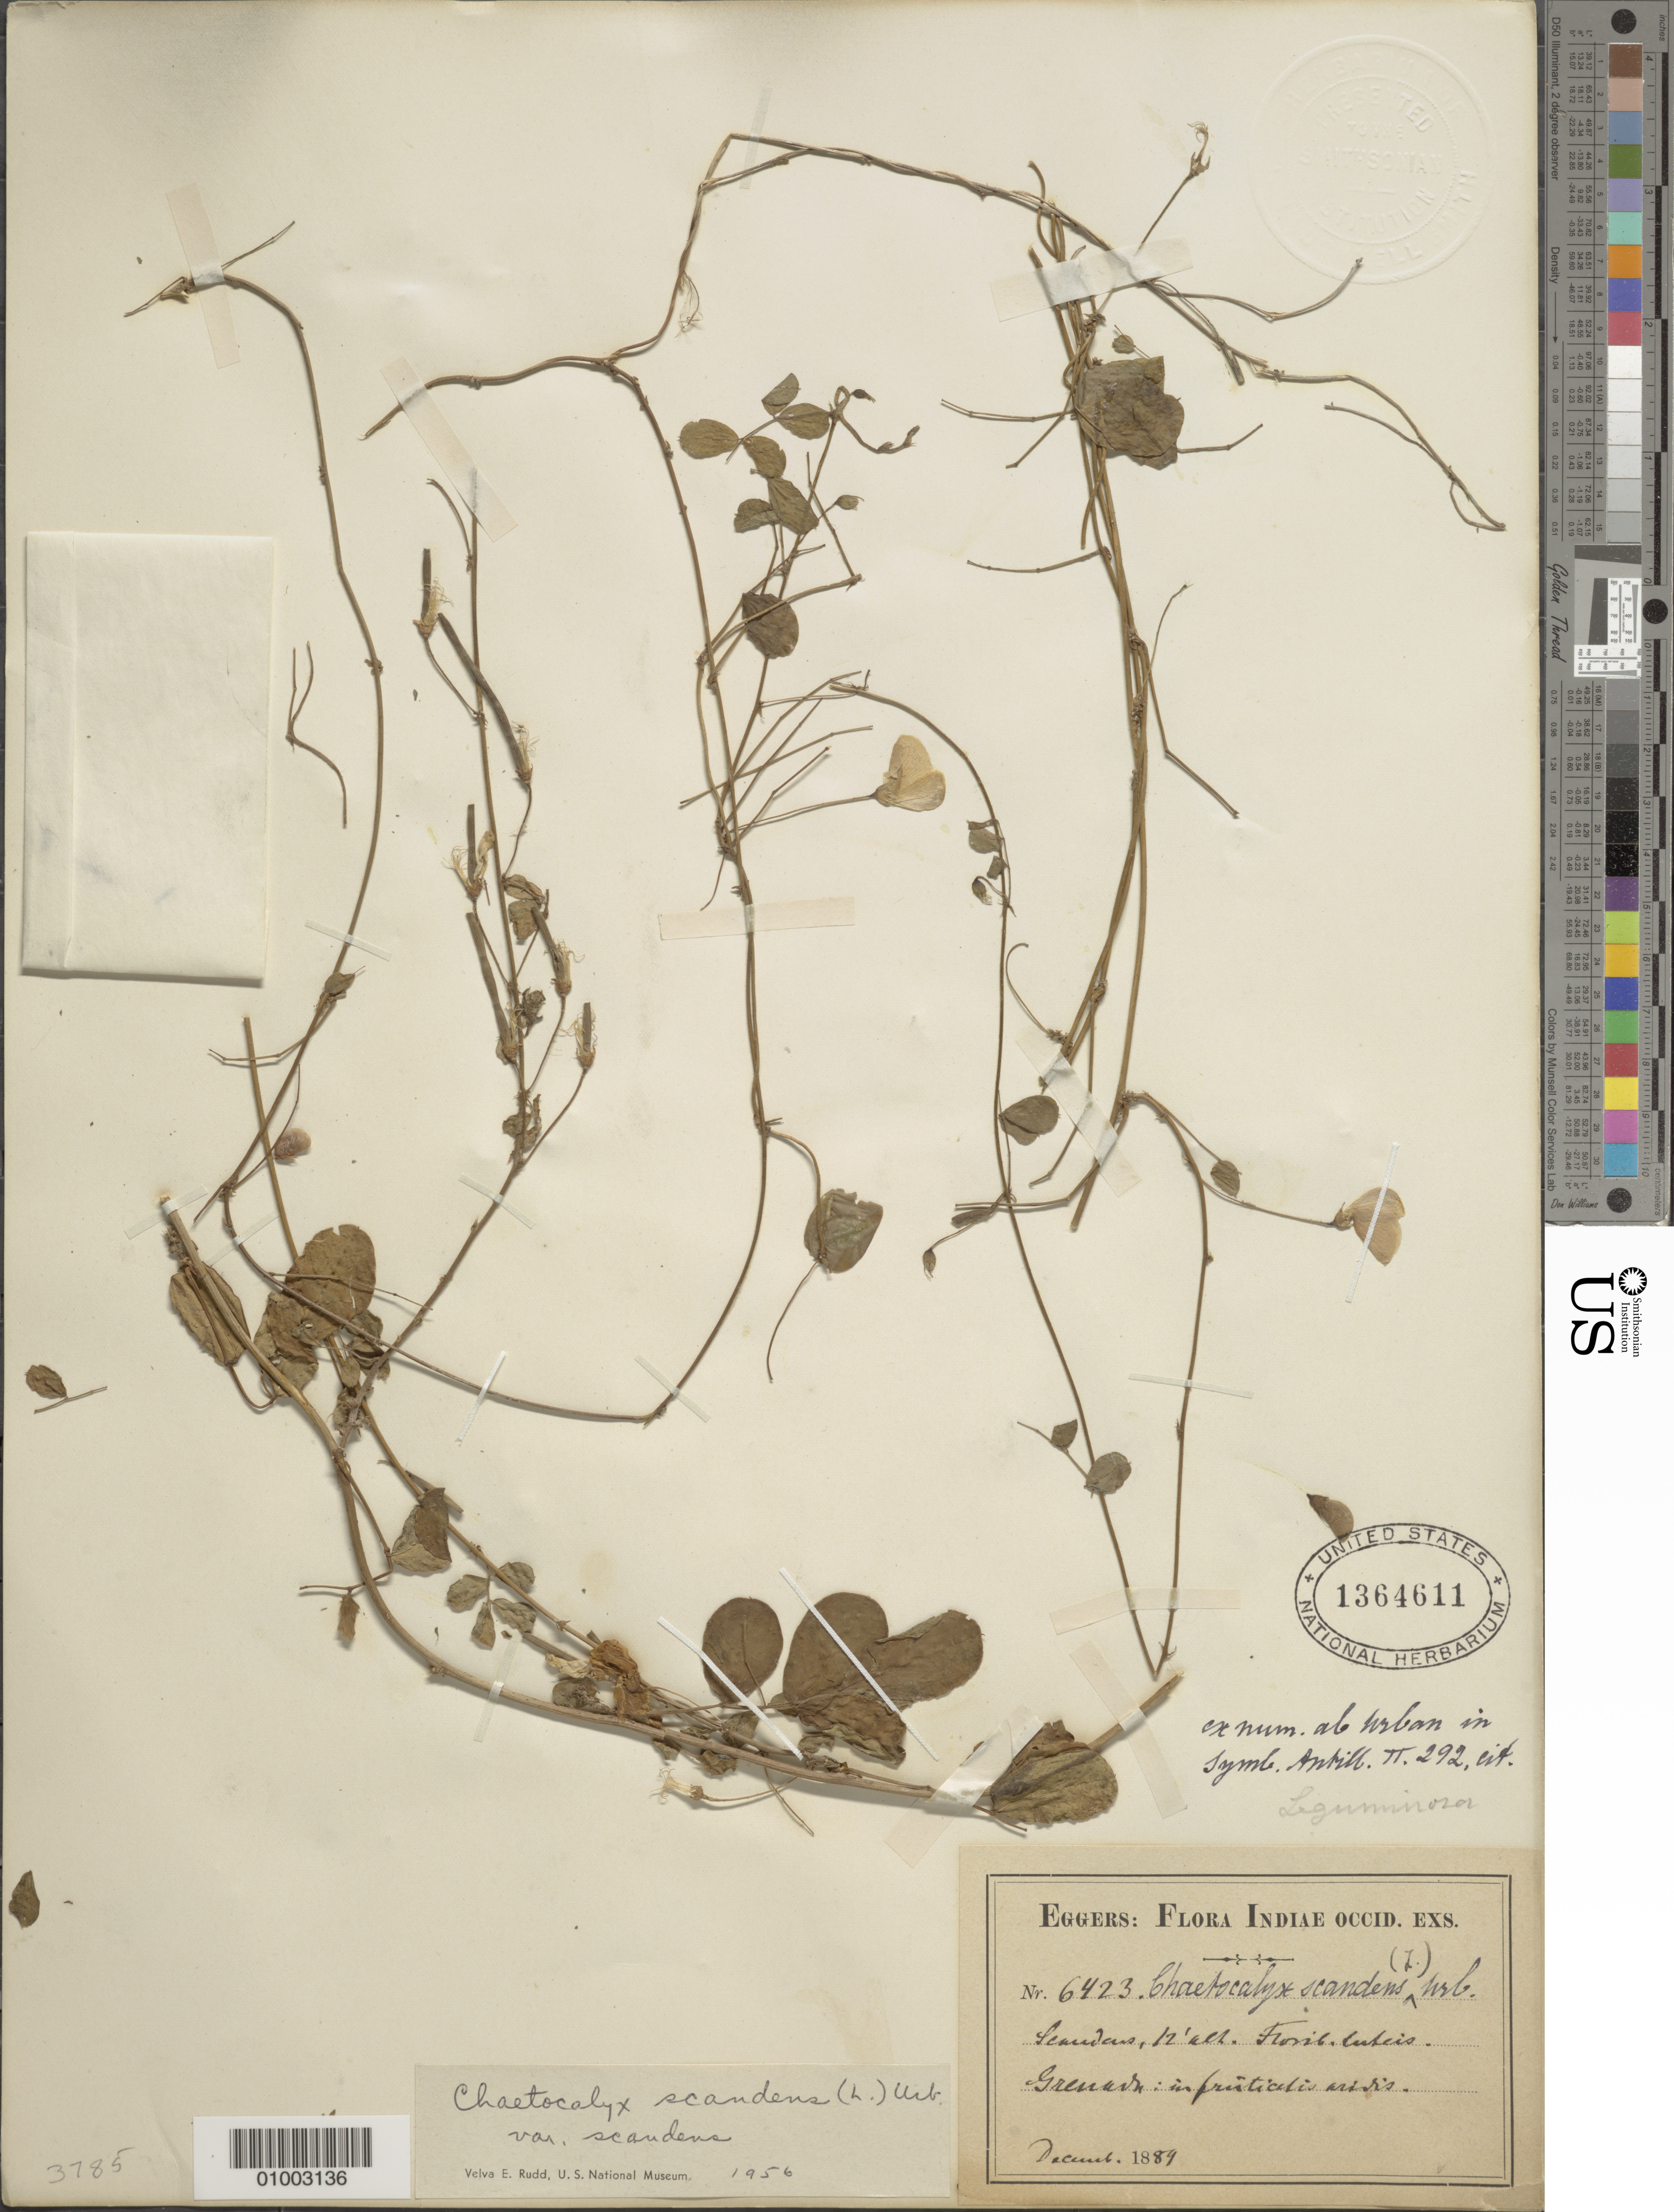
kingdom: Plantae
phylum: Tracheophyta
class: Magnoliopsida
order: Fabales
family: Fabaceae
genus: Chaetocalyx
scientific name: Chaetocalyx scandens var. scandens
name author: (L.) Urb.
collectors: H. F. A. von Eggers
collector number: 6423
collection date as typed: Dec 1889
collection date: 1889-12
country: Grenada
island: Grenada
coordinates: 0 N, 0 E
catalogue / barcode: US 1364611